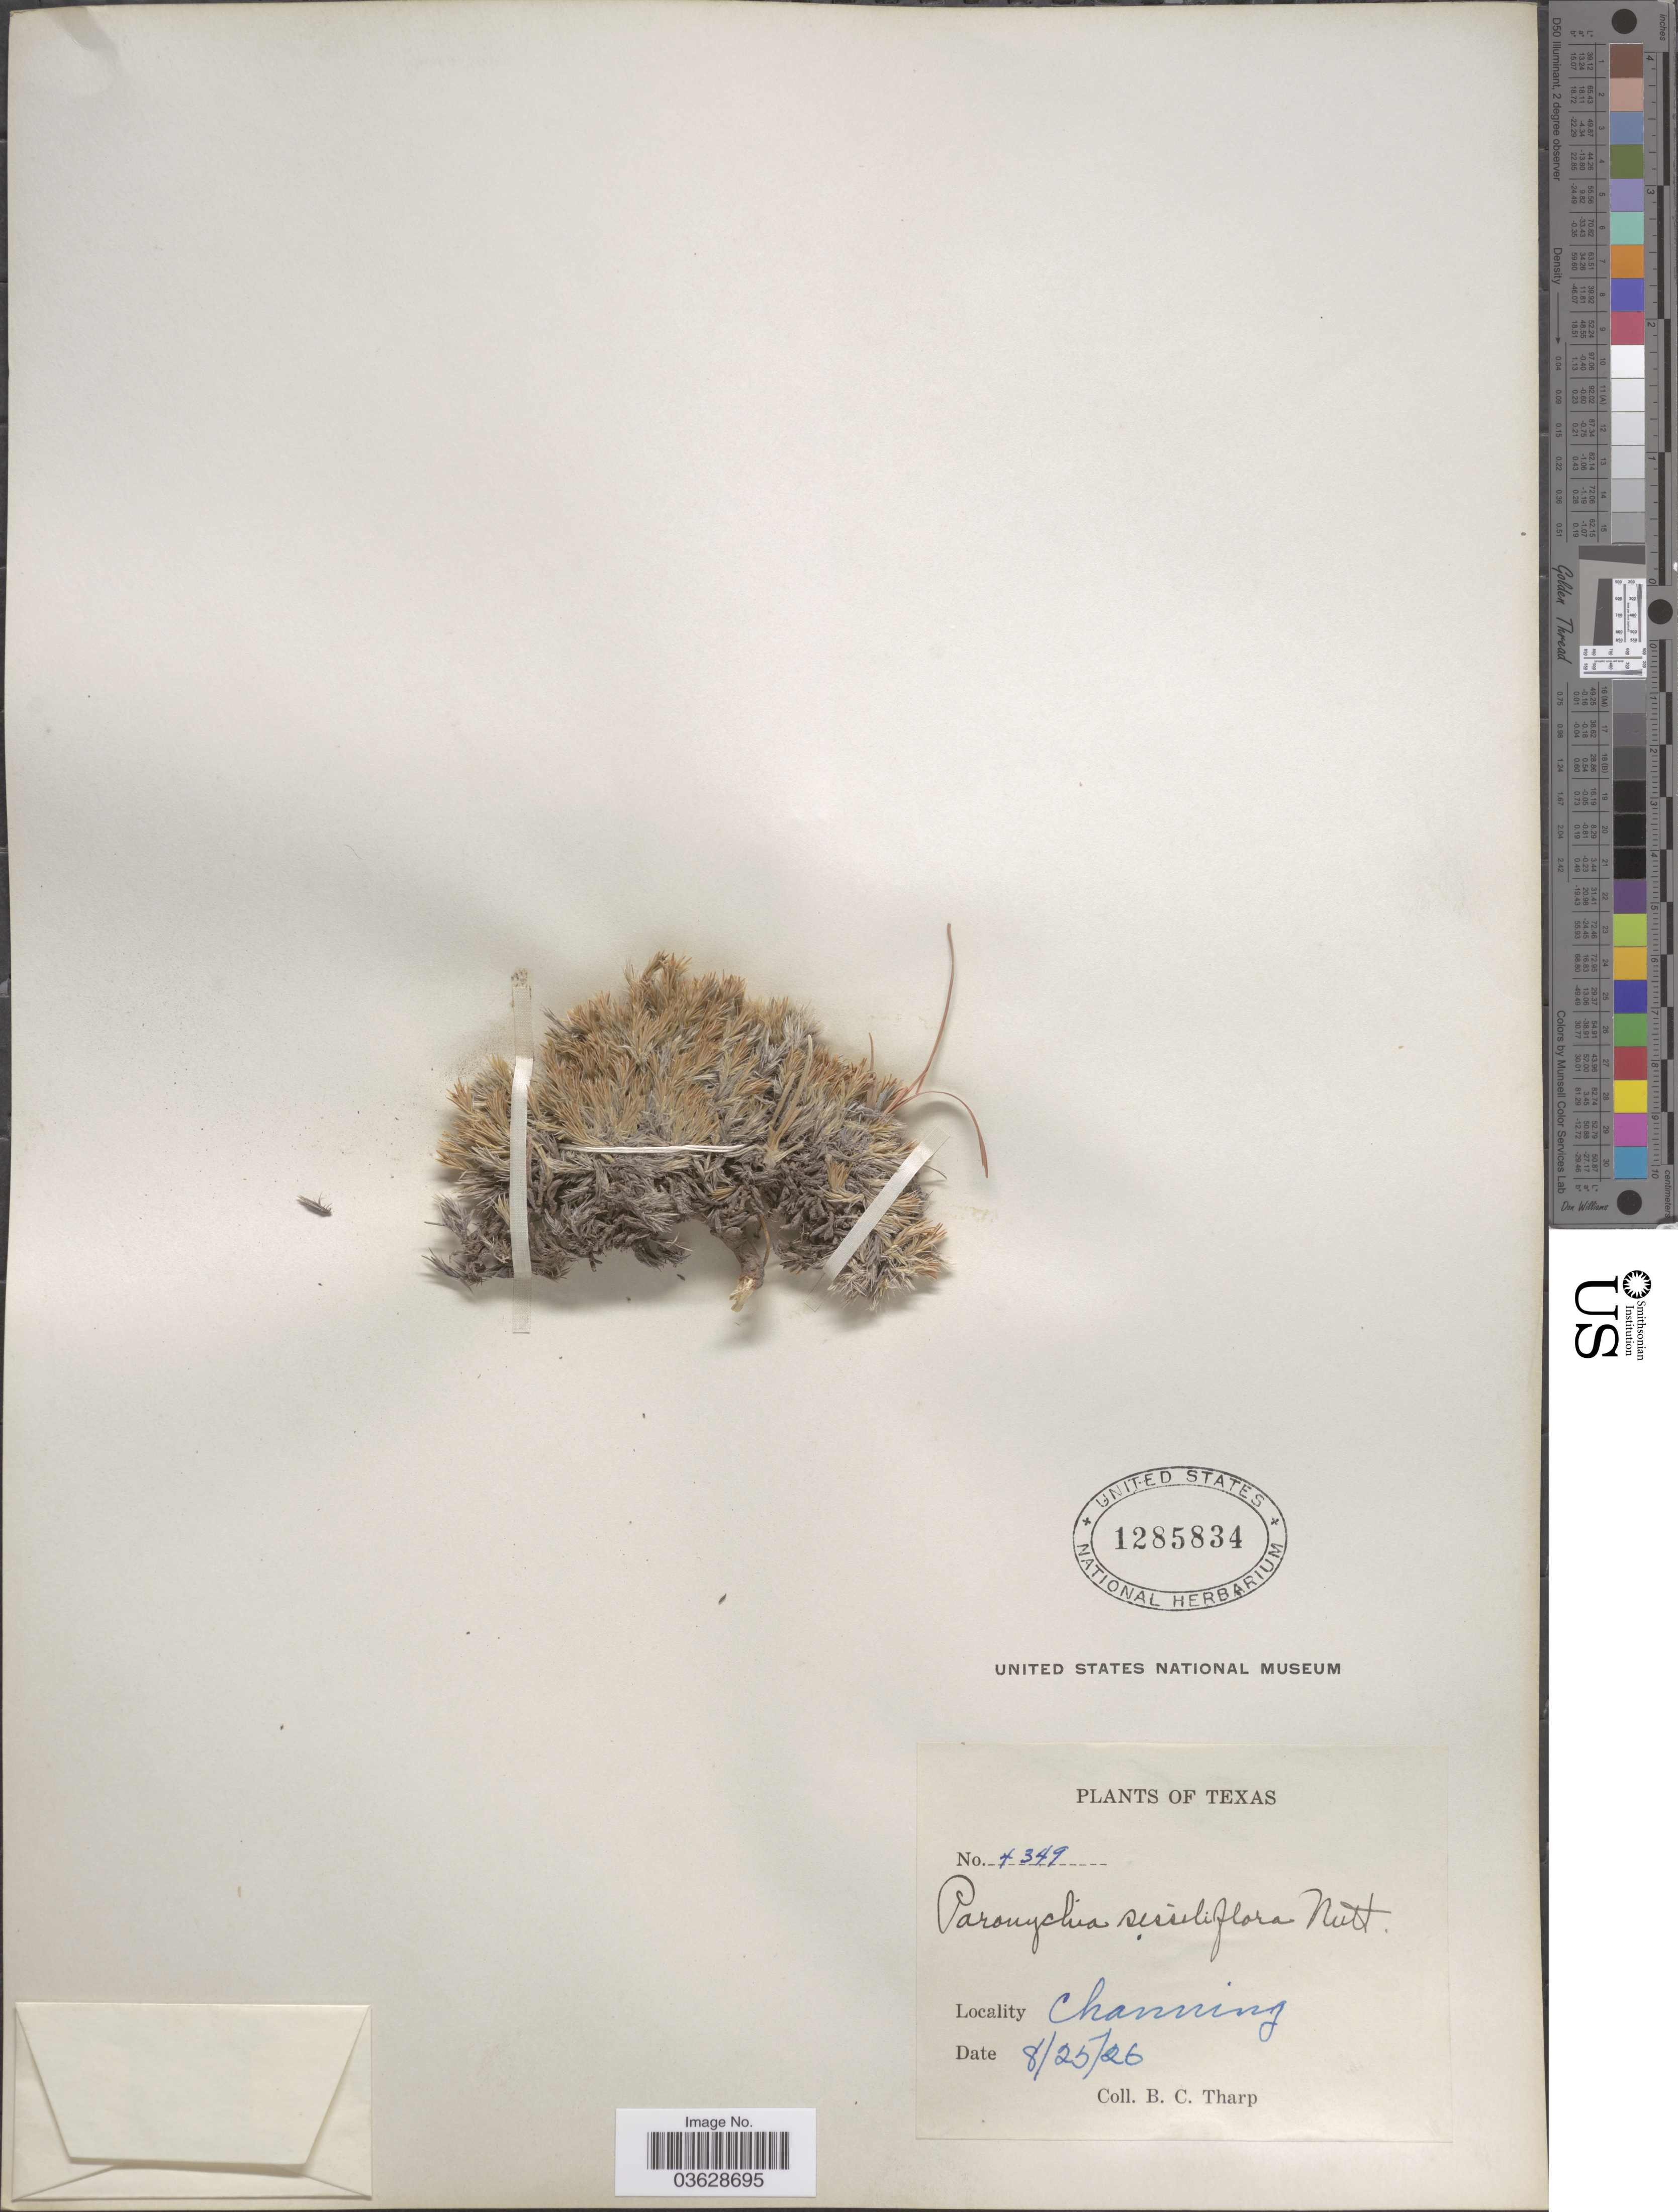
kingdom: Plantae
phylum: Tracheophyta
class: Magnoliopsida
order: Caryophyllales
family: Caryophyllaceae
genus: Paronychia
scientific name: Paronychia sessiliflora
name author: Nutt.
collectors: B. C. Tharp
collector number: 4349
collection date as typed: Transcribed d/m/y: 25/8/26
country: United States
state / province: Texas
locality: Channing.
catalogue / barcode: US 1285834